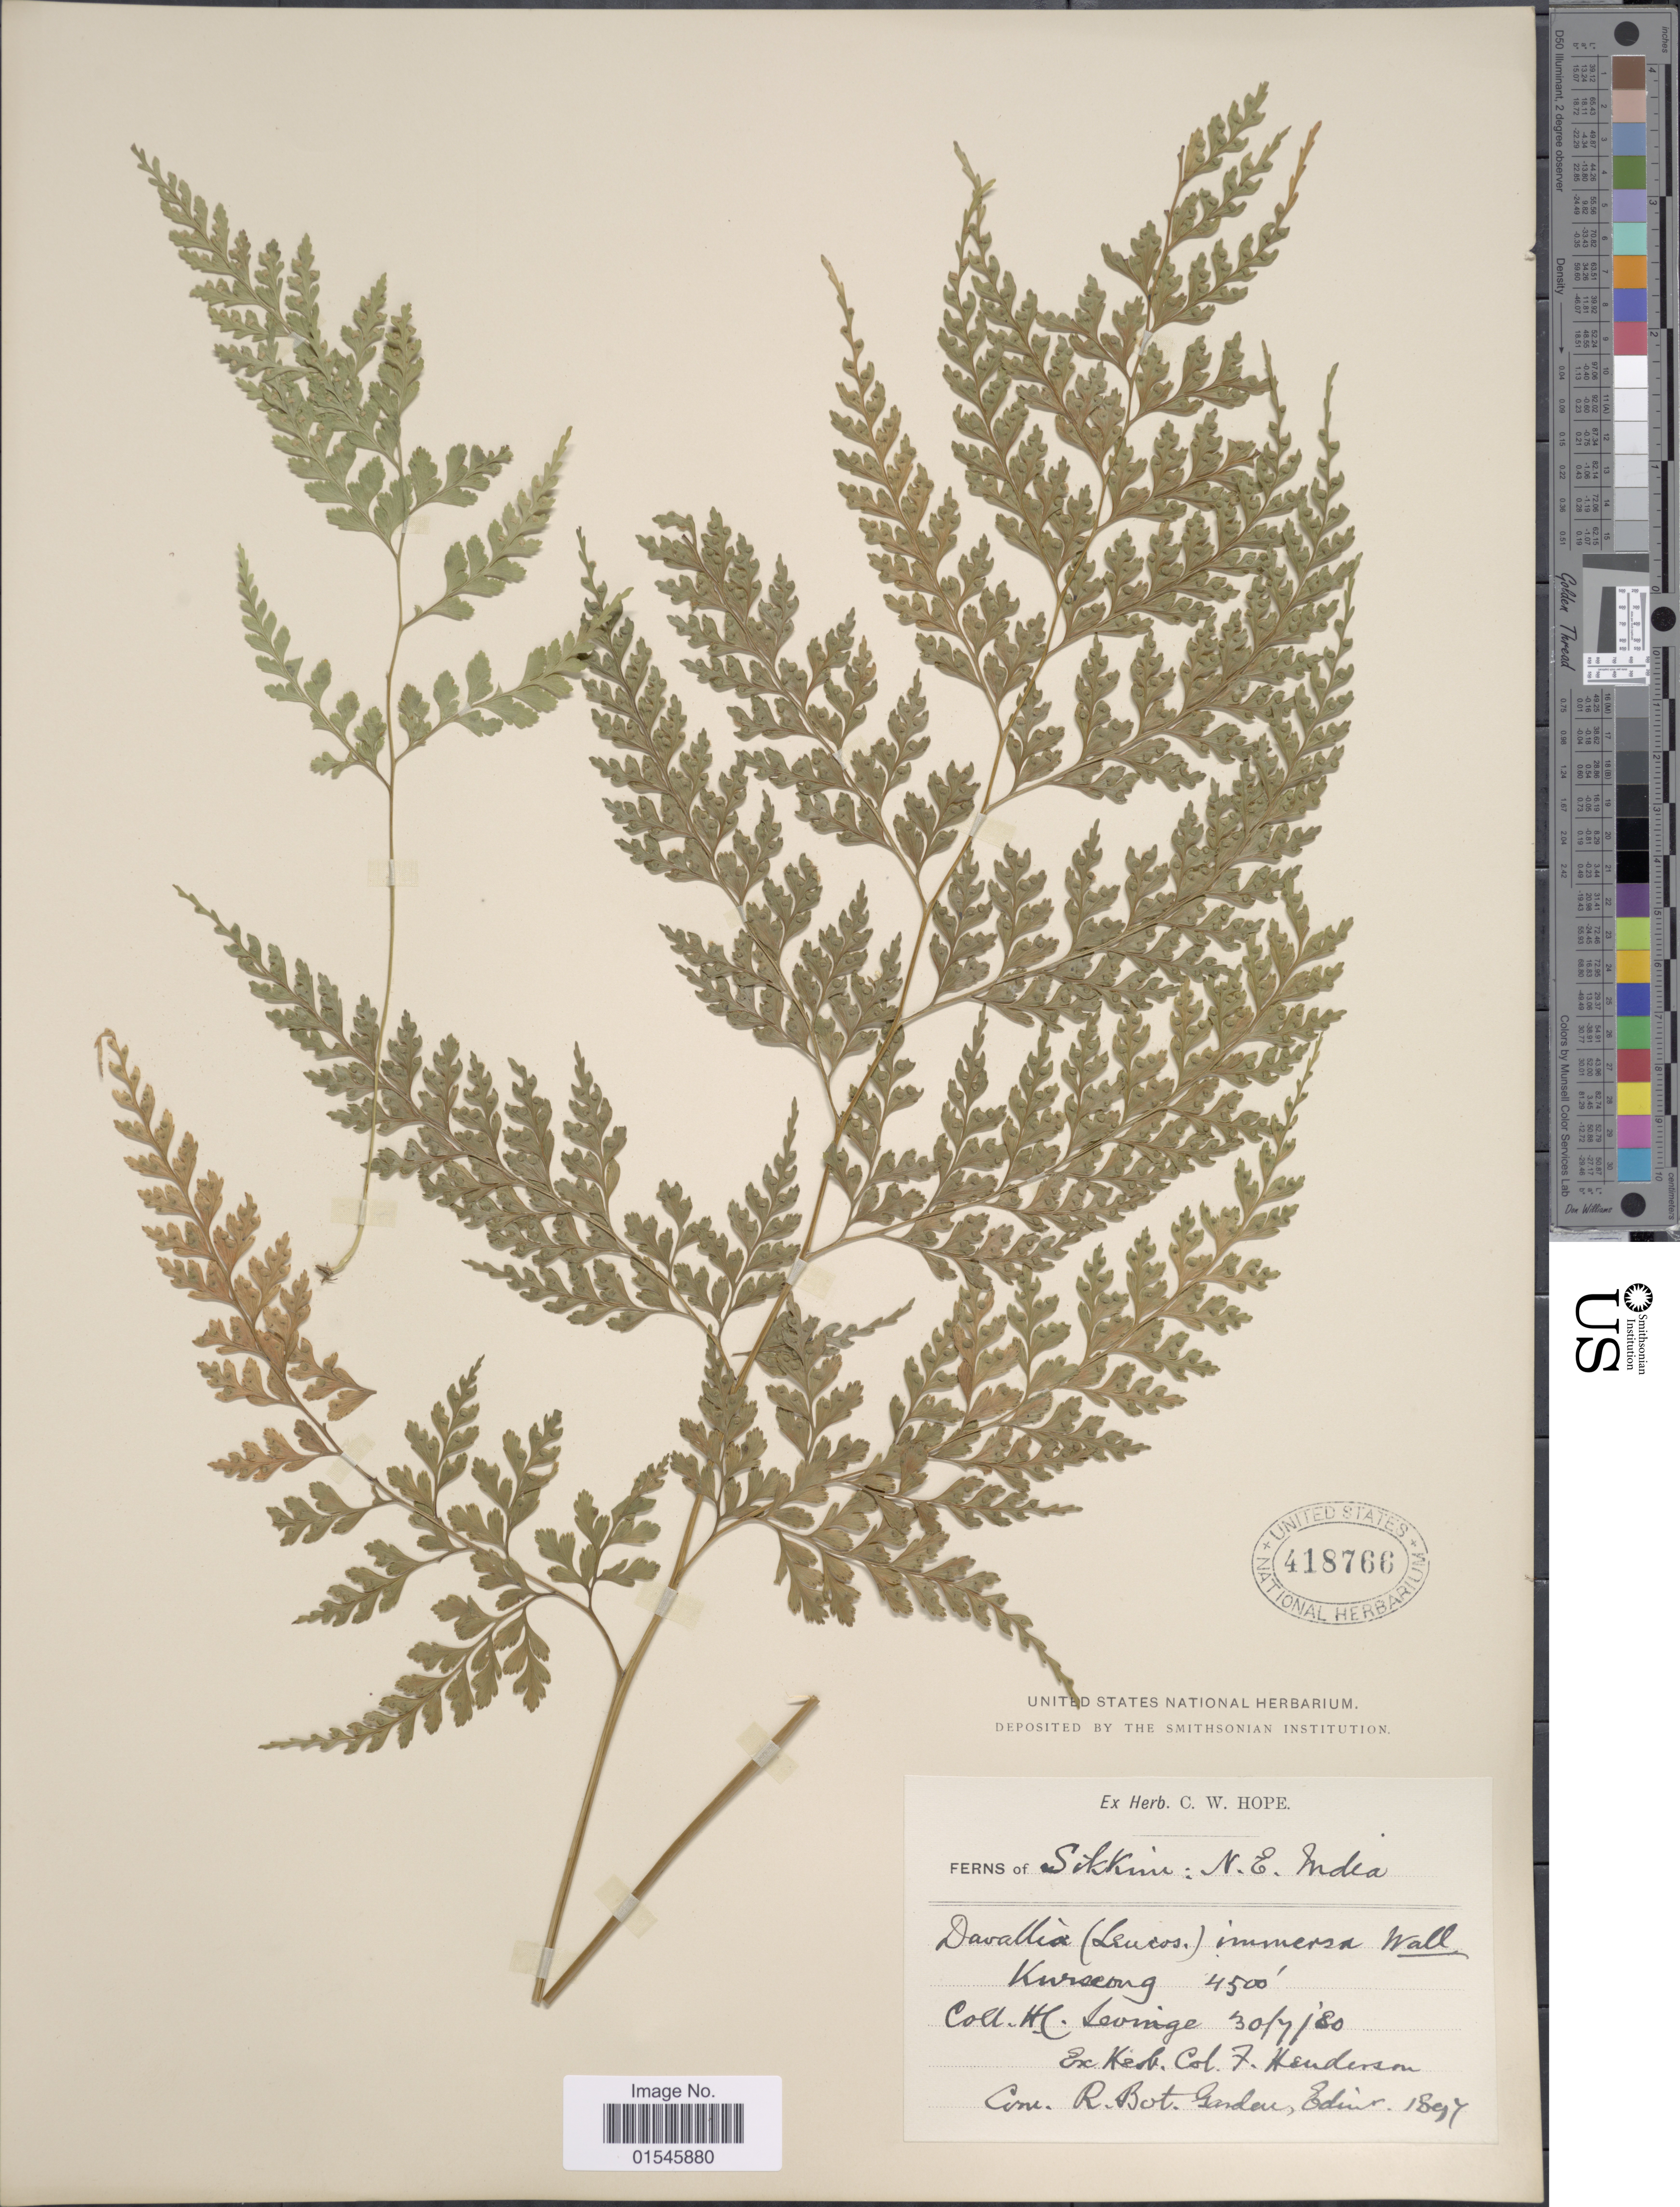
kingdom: Plantae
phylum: Tracheophyta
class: Polypodiopsida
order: Polypodiales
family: Hypodematiaceae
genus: Leucostegia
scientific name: Leucostegia truncata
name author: (D. Don) Fraser-Jenk.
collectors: H. Levinge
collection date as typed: Transcribed d/m/y: 30/7/80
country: India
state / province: West Bengal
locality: Sikkim: N.E. India, Kurseong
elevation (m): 1372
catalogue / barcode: US 418766